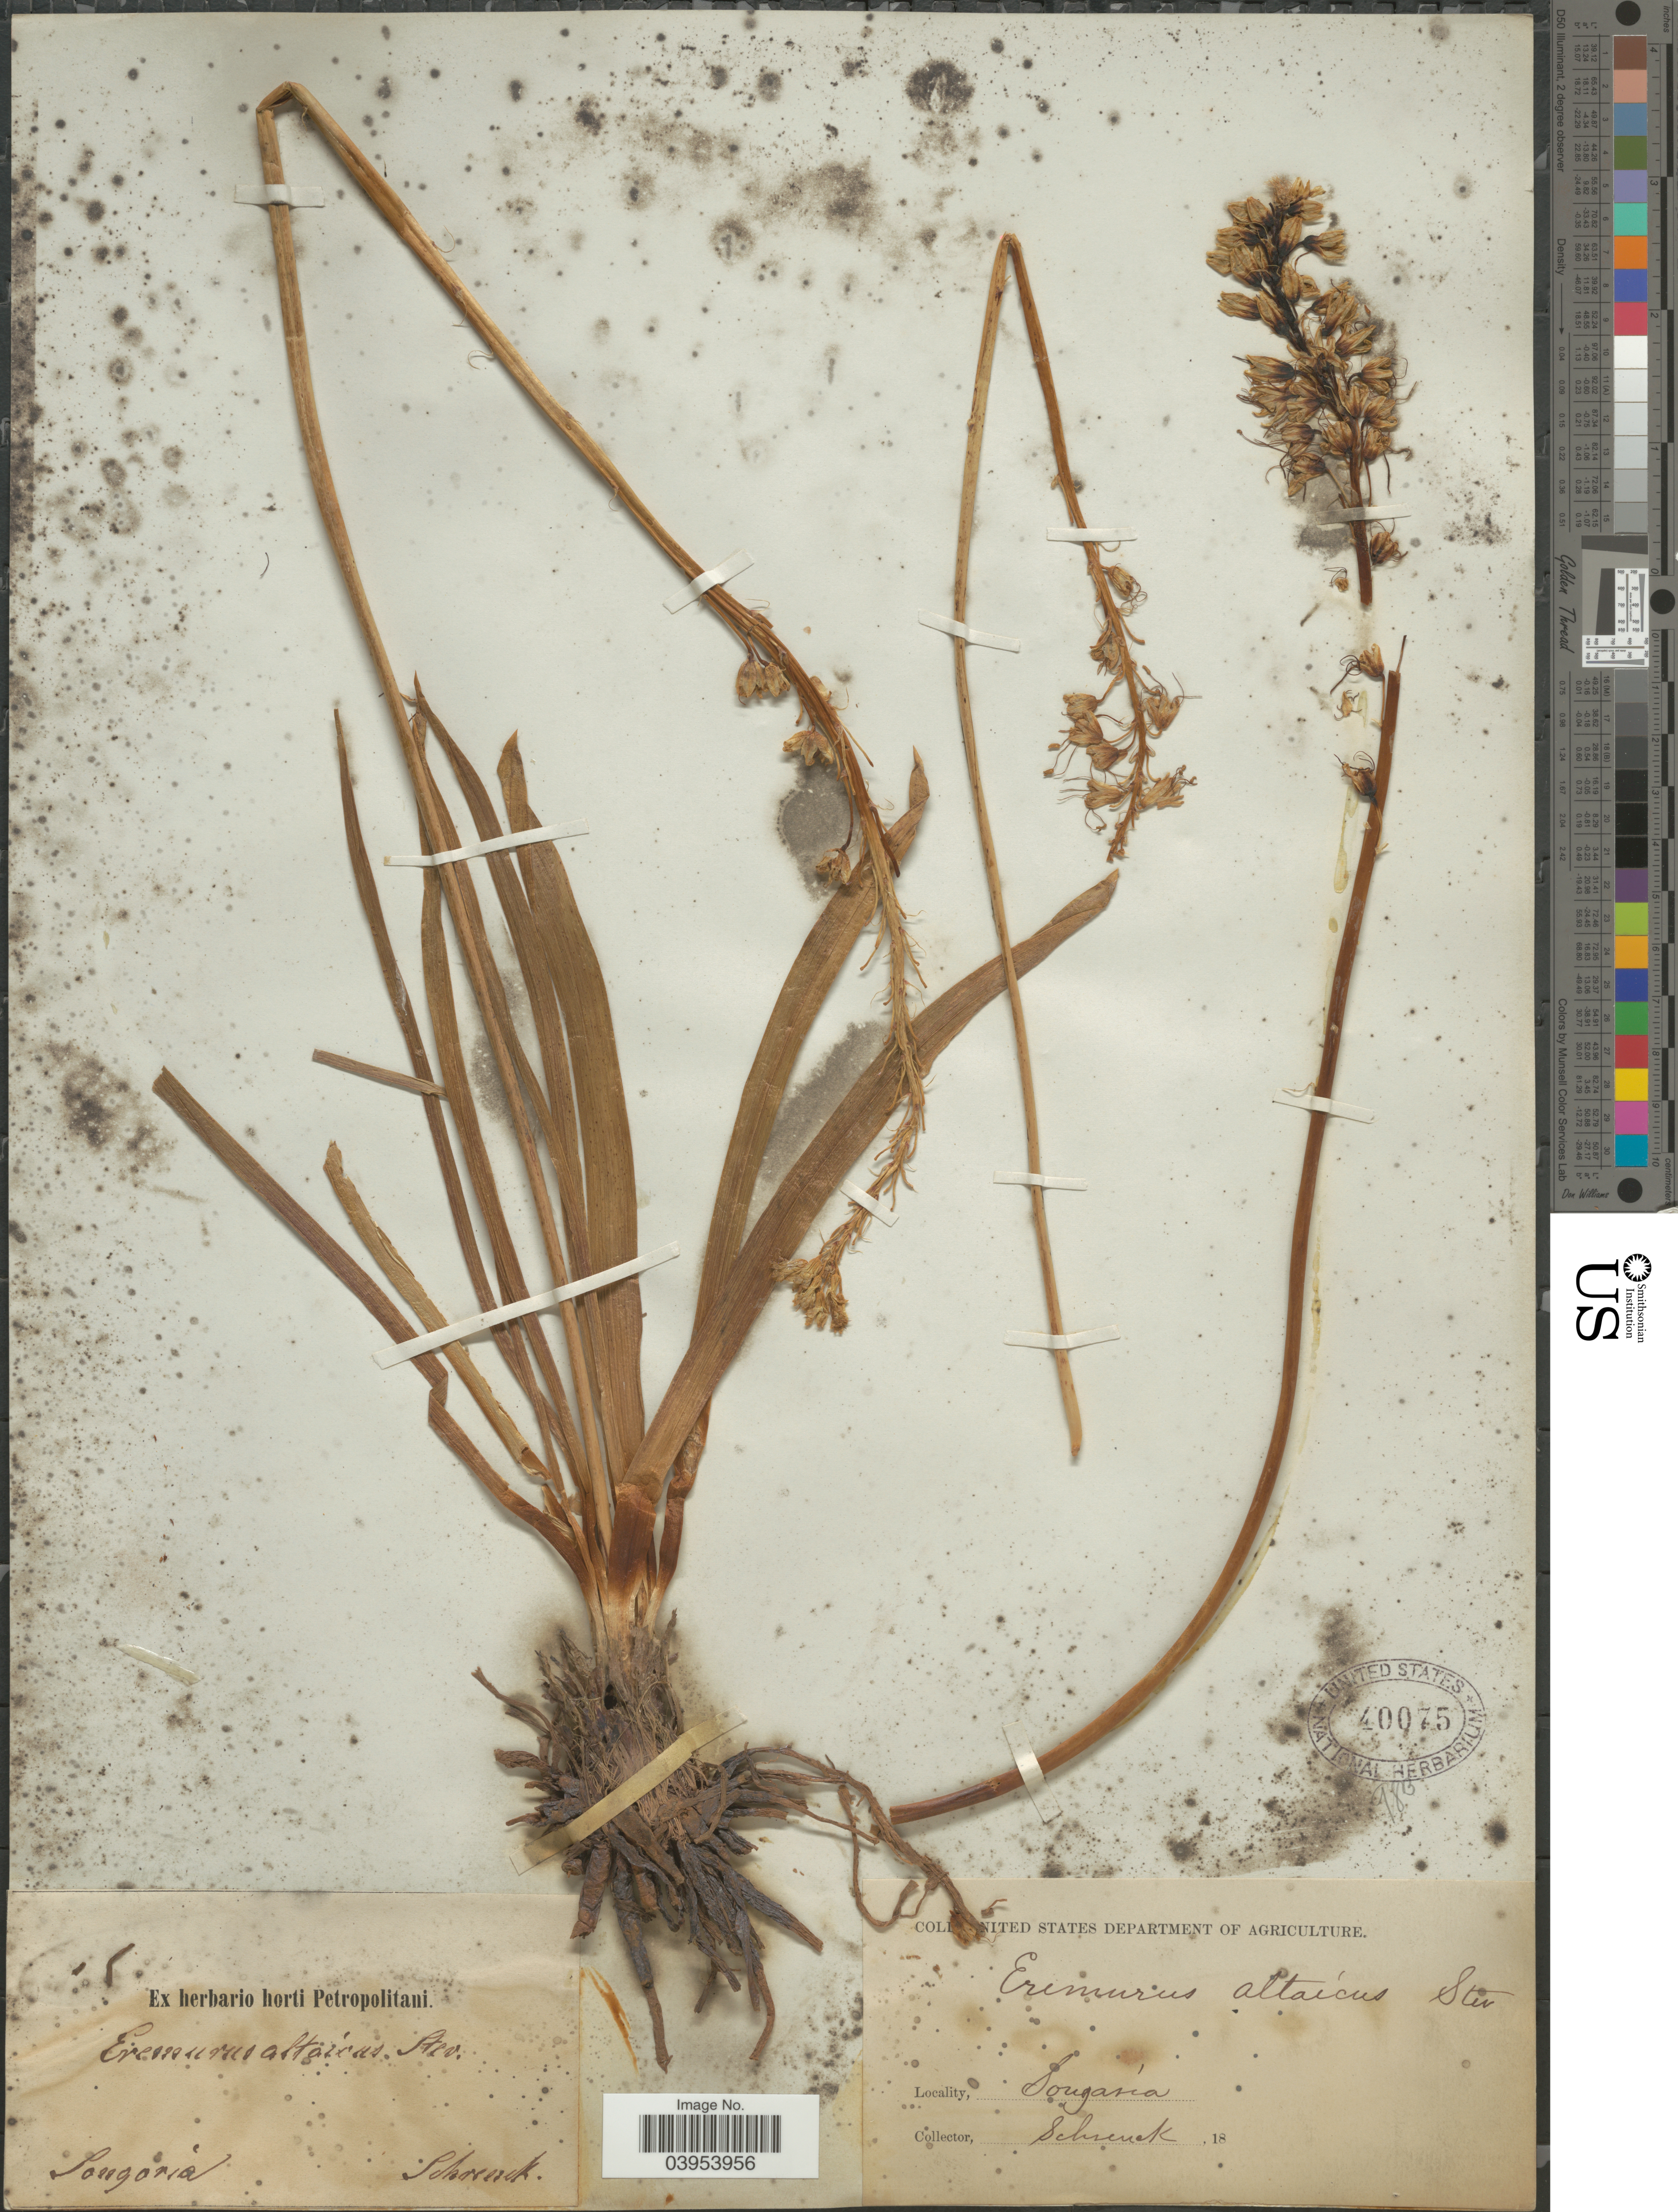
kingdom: Plantae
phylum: Tracheophyta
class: Liliopsida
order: Asparagales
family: Asphodelaceae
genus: Eremurus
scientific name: Eremurus altaicus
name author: Steven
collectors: -- Schrenck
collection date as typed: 18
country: China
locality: Songoria.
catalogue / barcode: US 40075